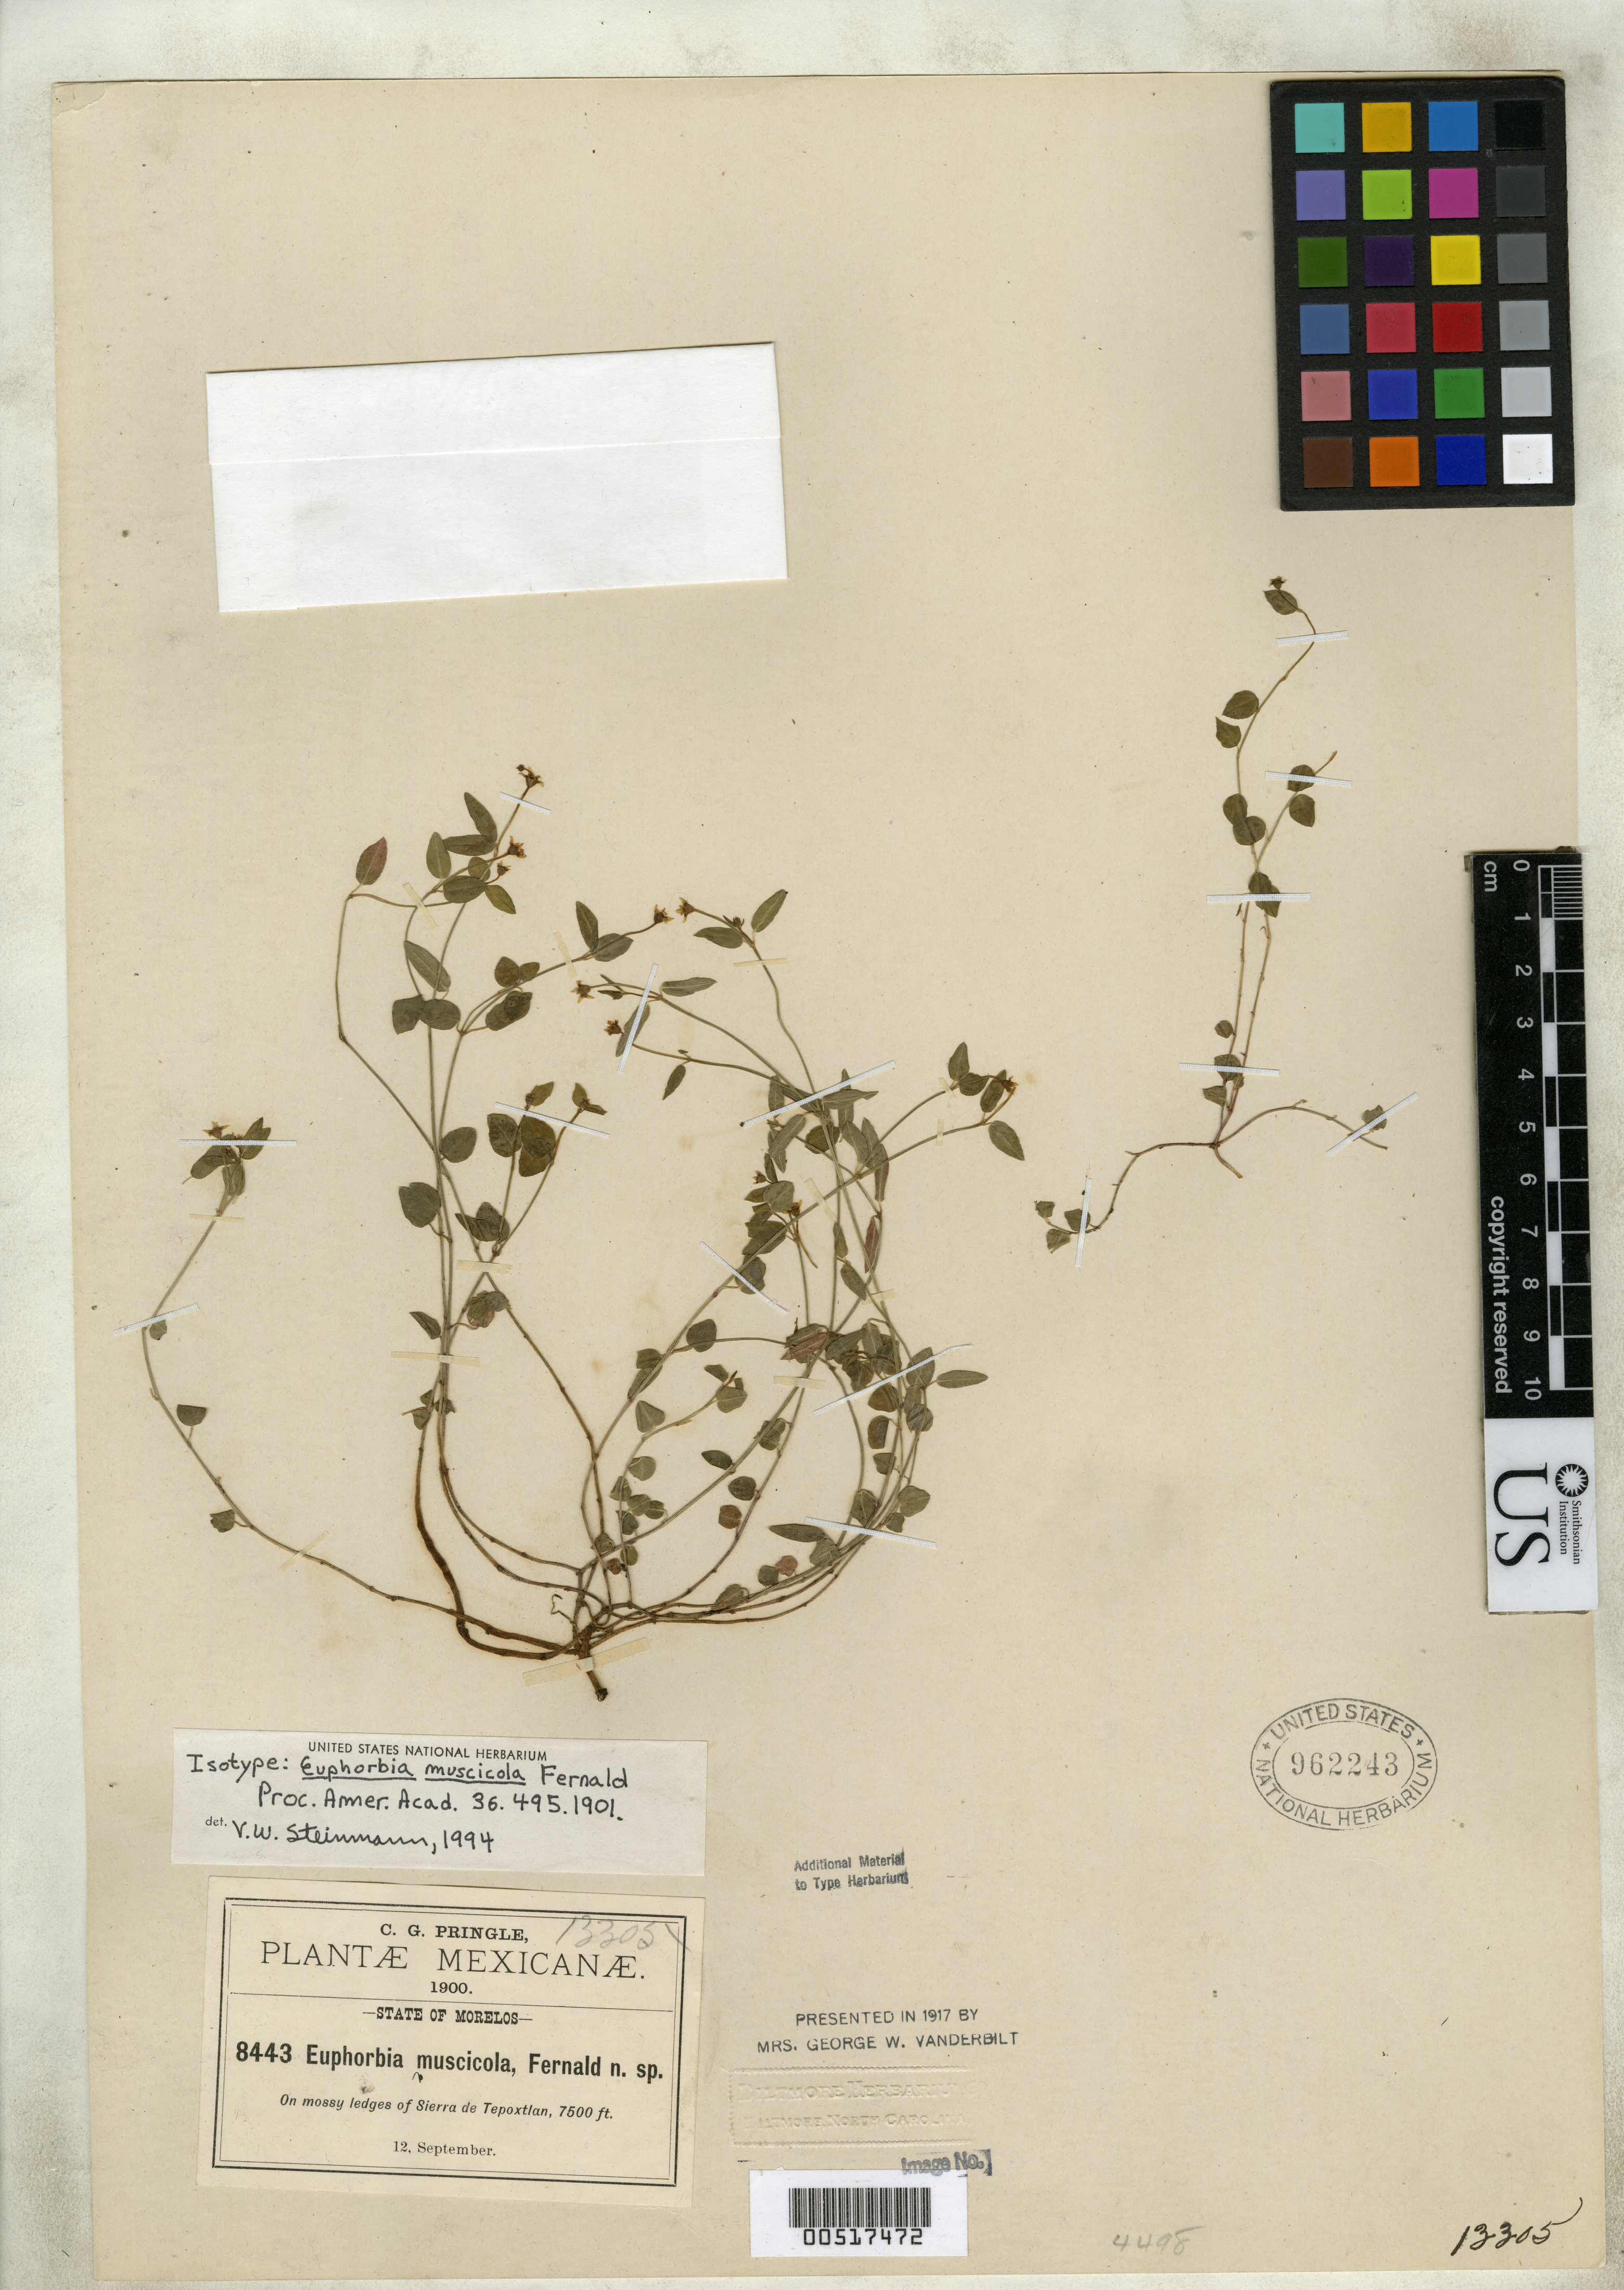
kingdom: Plantae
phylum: Tracheophyta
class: Magnoliopsida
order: Malpighiales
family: Euphorbiaceae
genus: Euphorbia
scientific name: Euphorbia muscicola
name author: Fernald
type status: Isotype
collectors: C. G. Pringle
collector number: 8443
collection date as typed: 12 Sep 1900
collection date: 1900-09-12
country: Mexico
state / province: Morelos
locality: On mossy ledges of Sierra de Tepoxtlan.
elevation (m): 2286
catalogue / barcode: US 962243